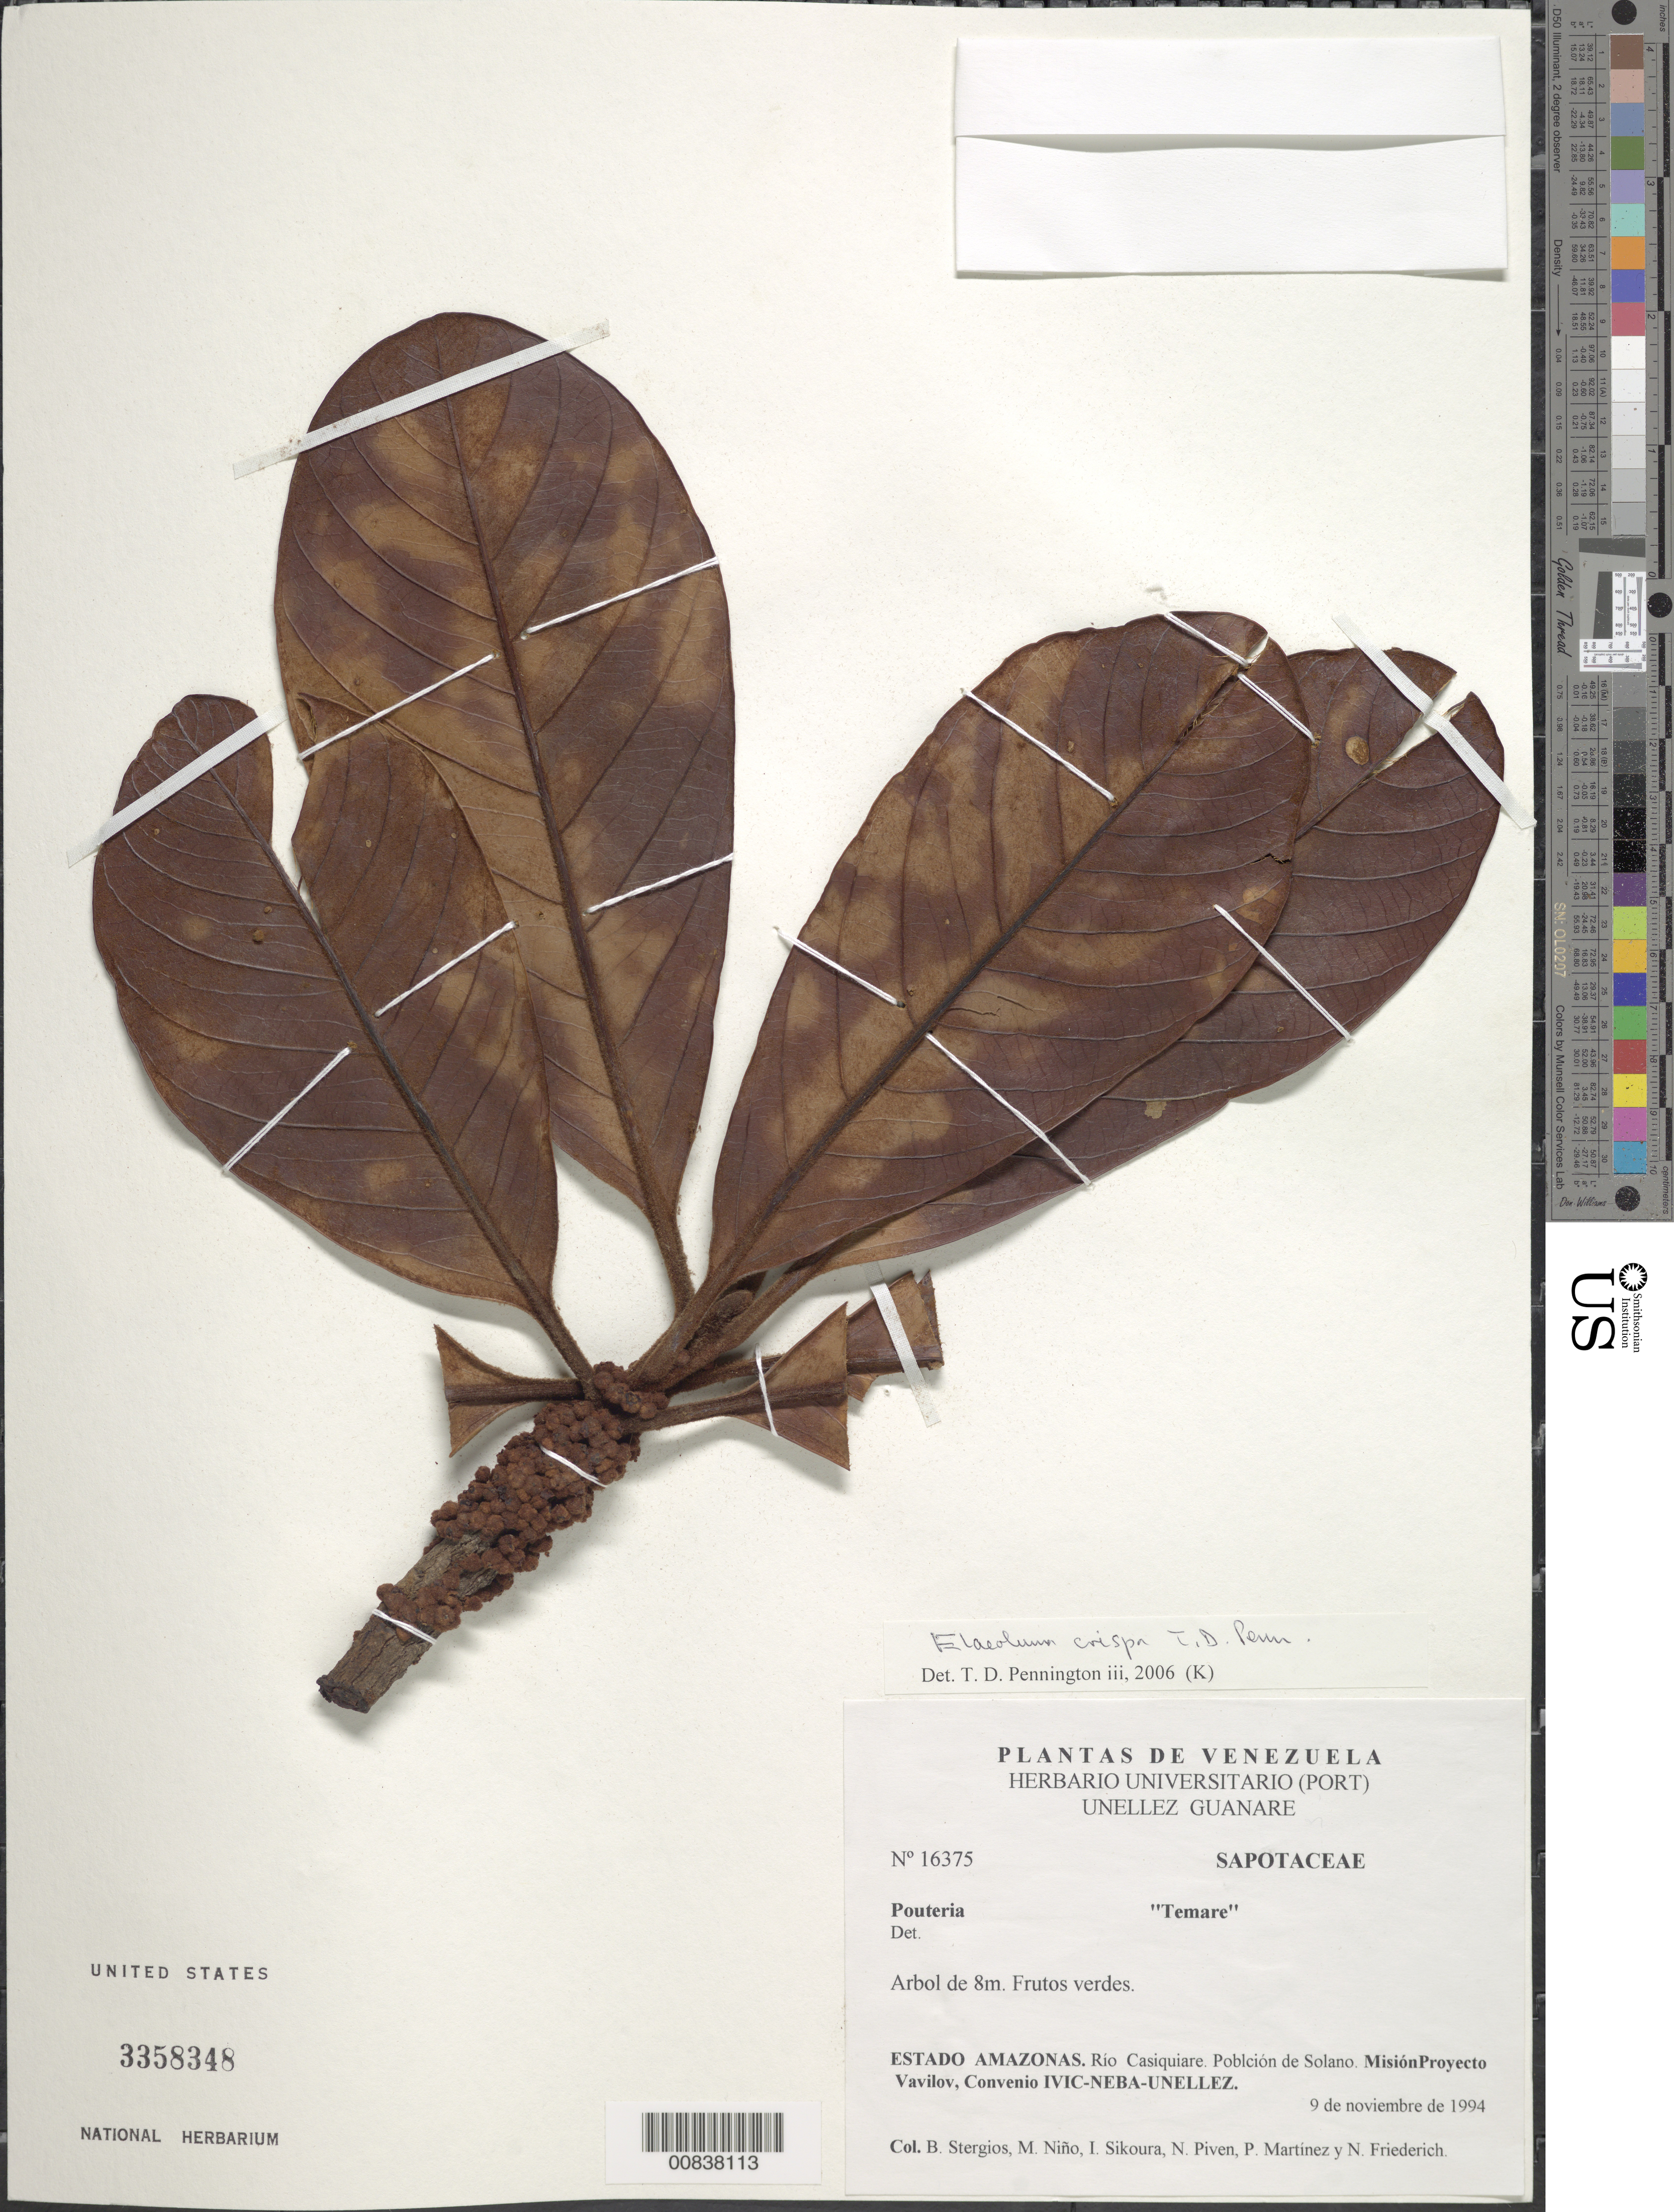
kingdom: Plantae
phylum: Tracheophyta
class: Magnoliopsida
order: Ericales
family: Sapotaceae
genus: Elaeoluma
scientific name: Elaeoluma crispa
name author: T.D. Penn.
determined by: Pennington, T. D., (K)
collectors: B. G. Stergios, S. M. Niño, I. Sikoura, N. Piven, P. Martinez & N. Friederich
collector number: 16375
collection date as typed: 9-Nov-94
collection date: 1994-11-09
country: Venezuela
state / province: Amazonas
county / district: Río Negro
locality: Río Casiquiare. Poblción de Solano. Misión Proyecto Vavilov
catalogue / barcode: US 3358348